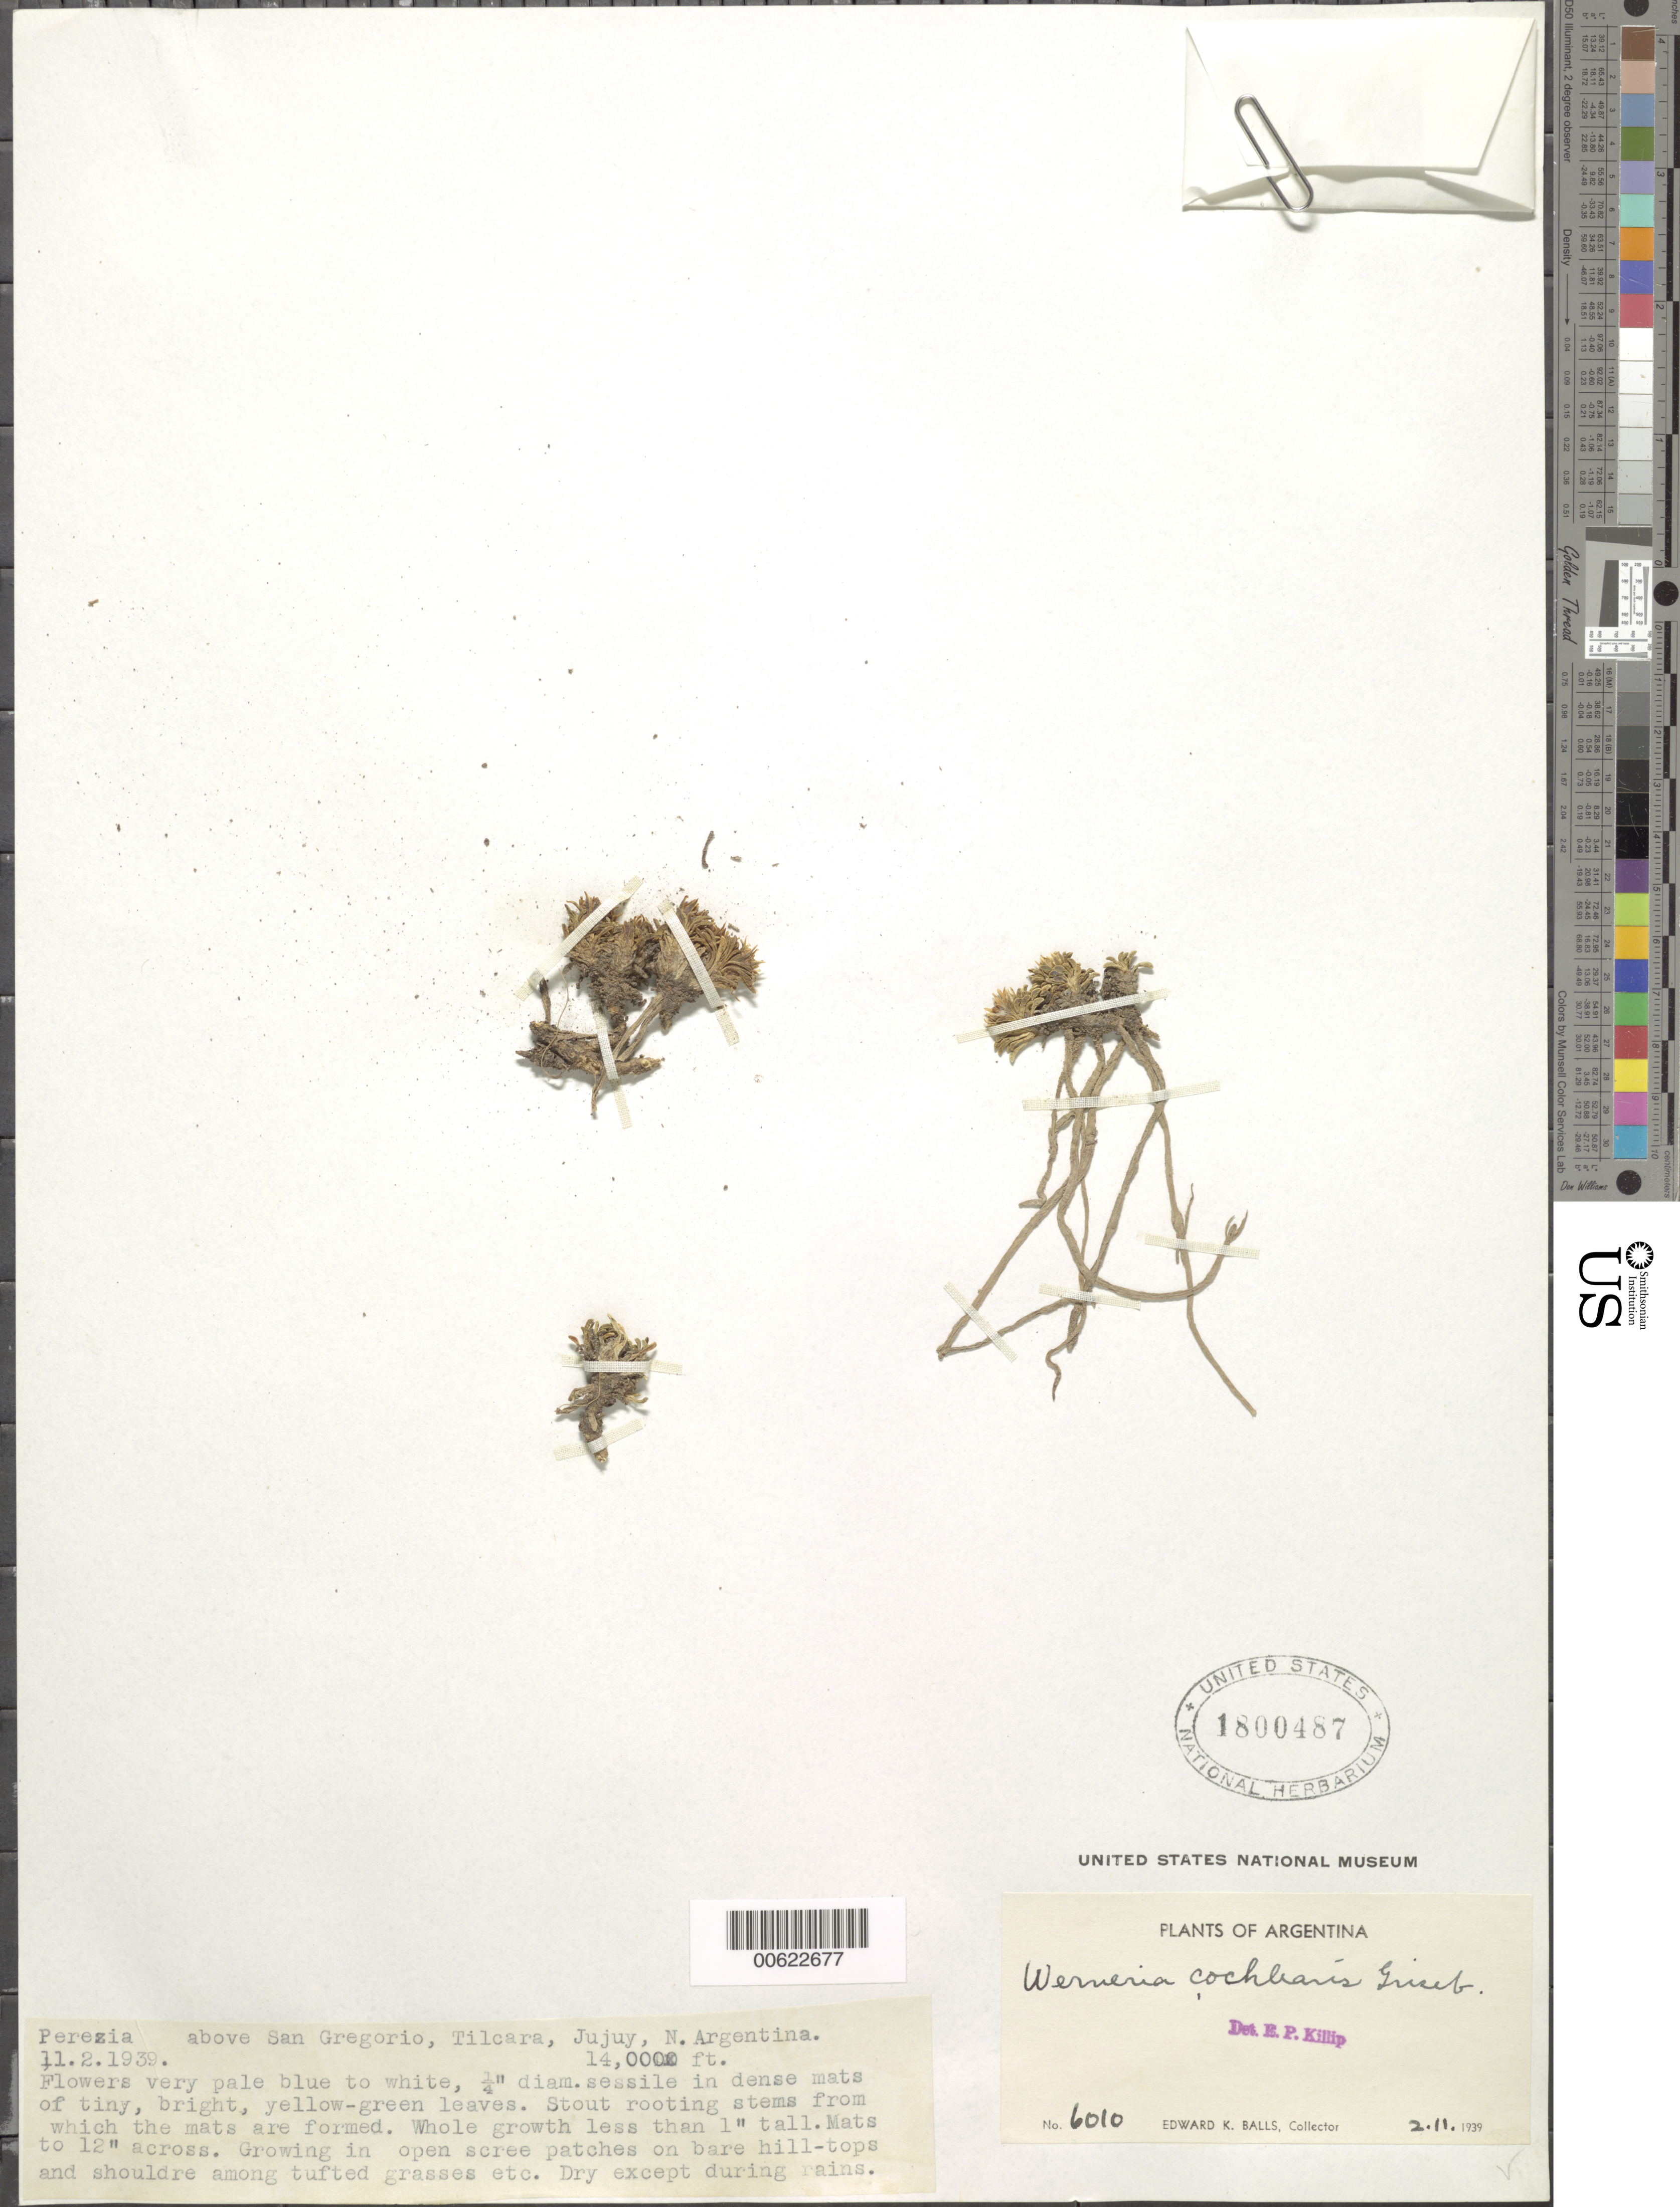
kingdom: Plantae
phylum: Tracheophyta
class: Magnoliopsida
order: Asterales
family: Asteraceae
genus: Werneria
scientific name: Werneria aretioides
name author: Wedd.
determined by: Calvo, Joel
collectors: E. K. Balls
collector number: B 6010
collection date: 1939-02-11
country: Argentina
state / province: Jujuy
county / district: Tilcara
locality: Perezia, above San Gregorio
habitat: Growing in open scree patches, bare hilltops; amongst tufted grasses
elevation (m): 4267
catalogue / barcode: US 1800487